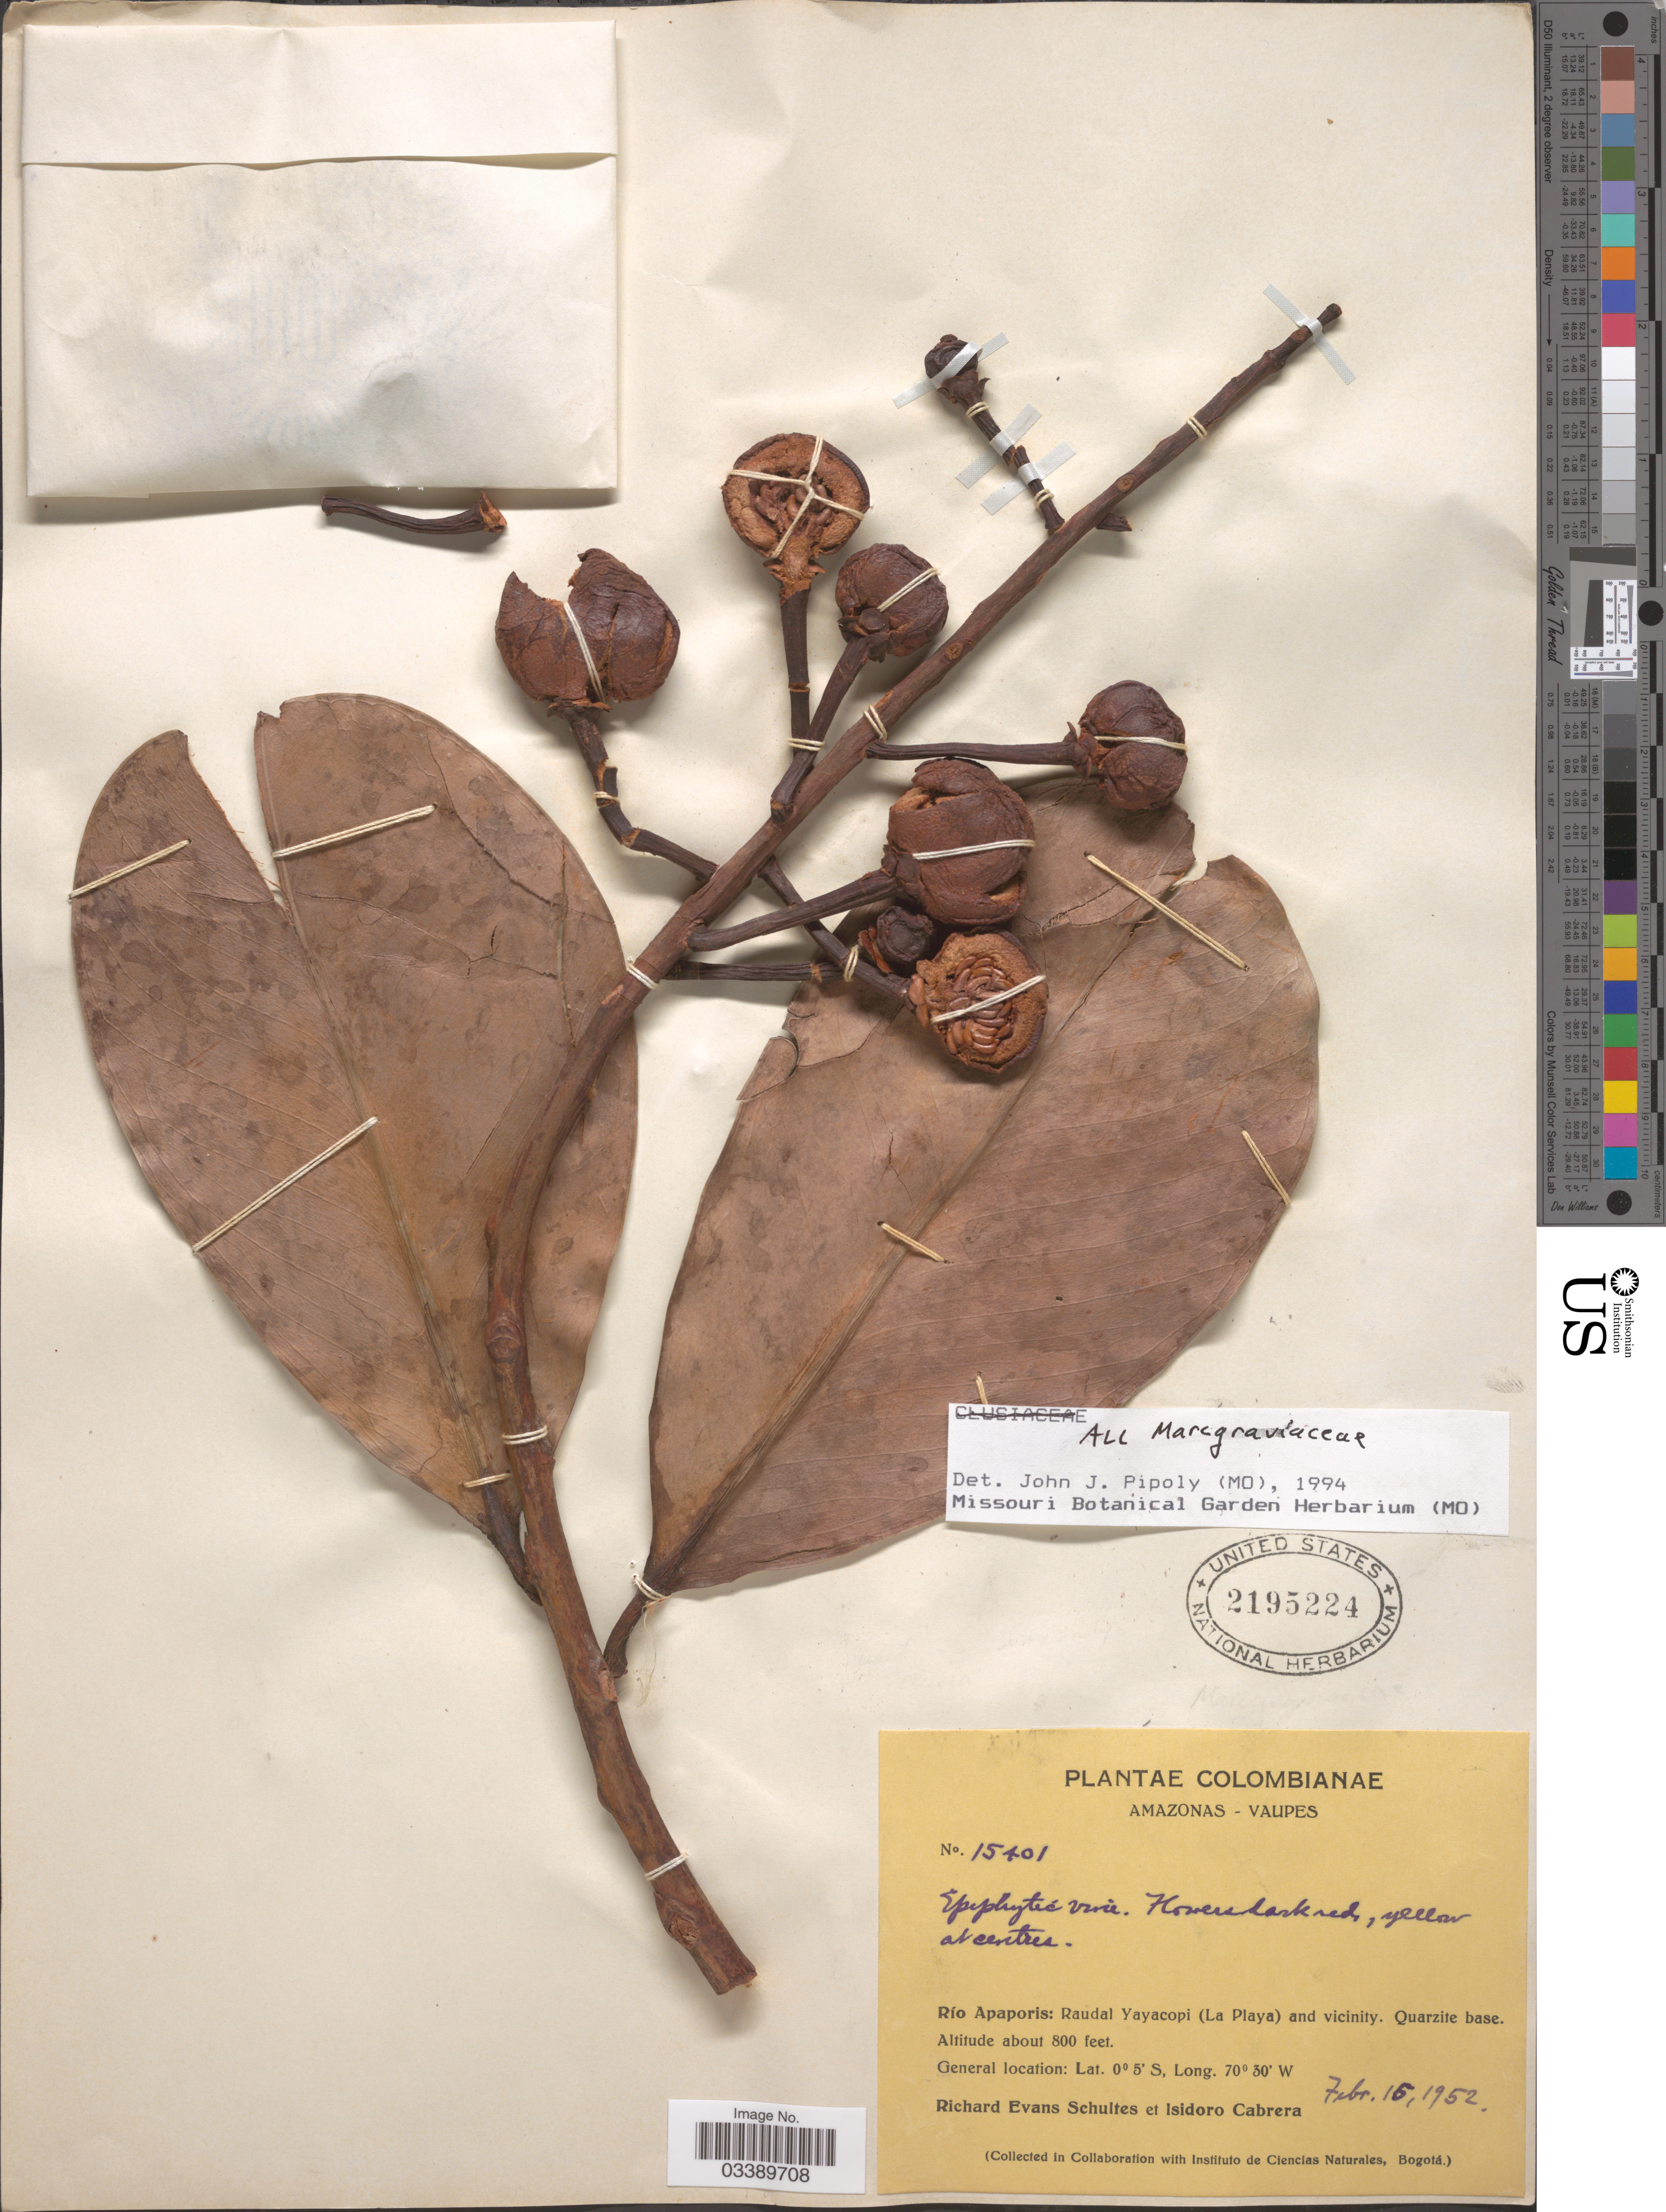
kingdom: Plantae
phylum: Tracheophyta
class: Magnoliopsida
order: Ericales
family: Marcgraviaceae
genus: Marcgravia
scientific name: Marcgravia sp.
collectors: R. E. Schultes & I. Cabrera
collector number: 15401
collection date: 1952-02-15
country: Colombia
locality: Amazonas - Vaupes. Río Apaporis: Raudal Yayacopi (La Playa) and vicinity. Quarzite base.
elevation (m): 244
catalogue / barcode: US 2195224